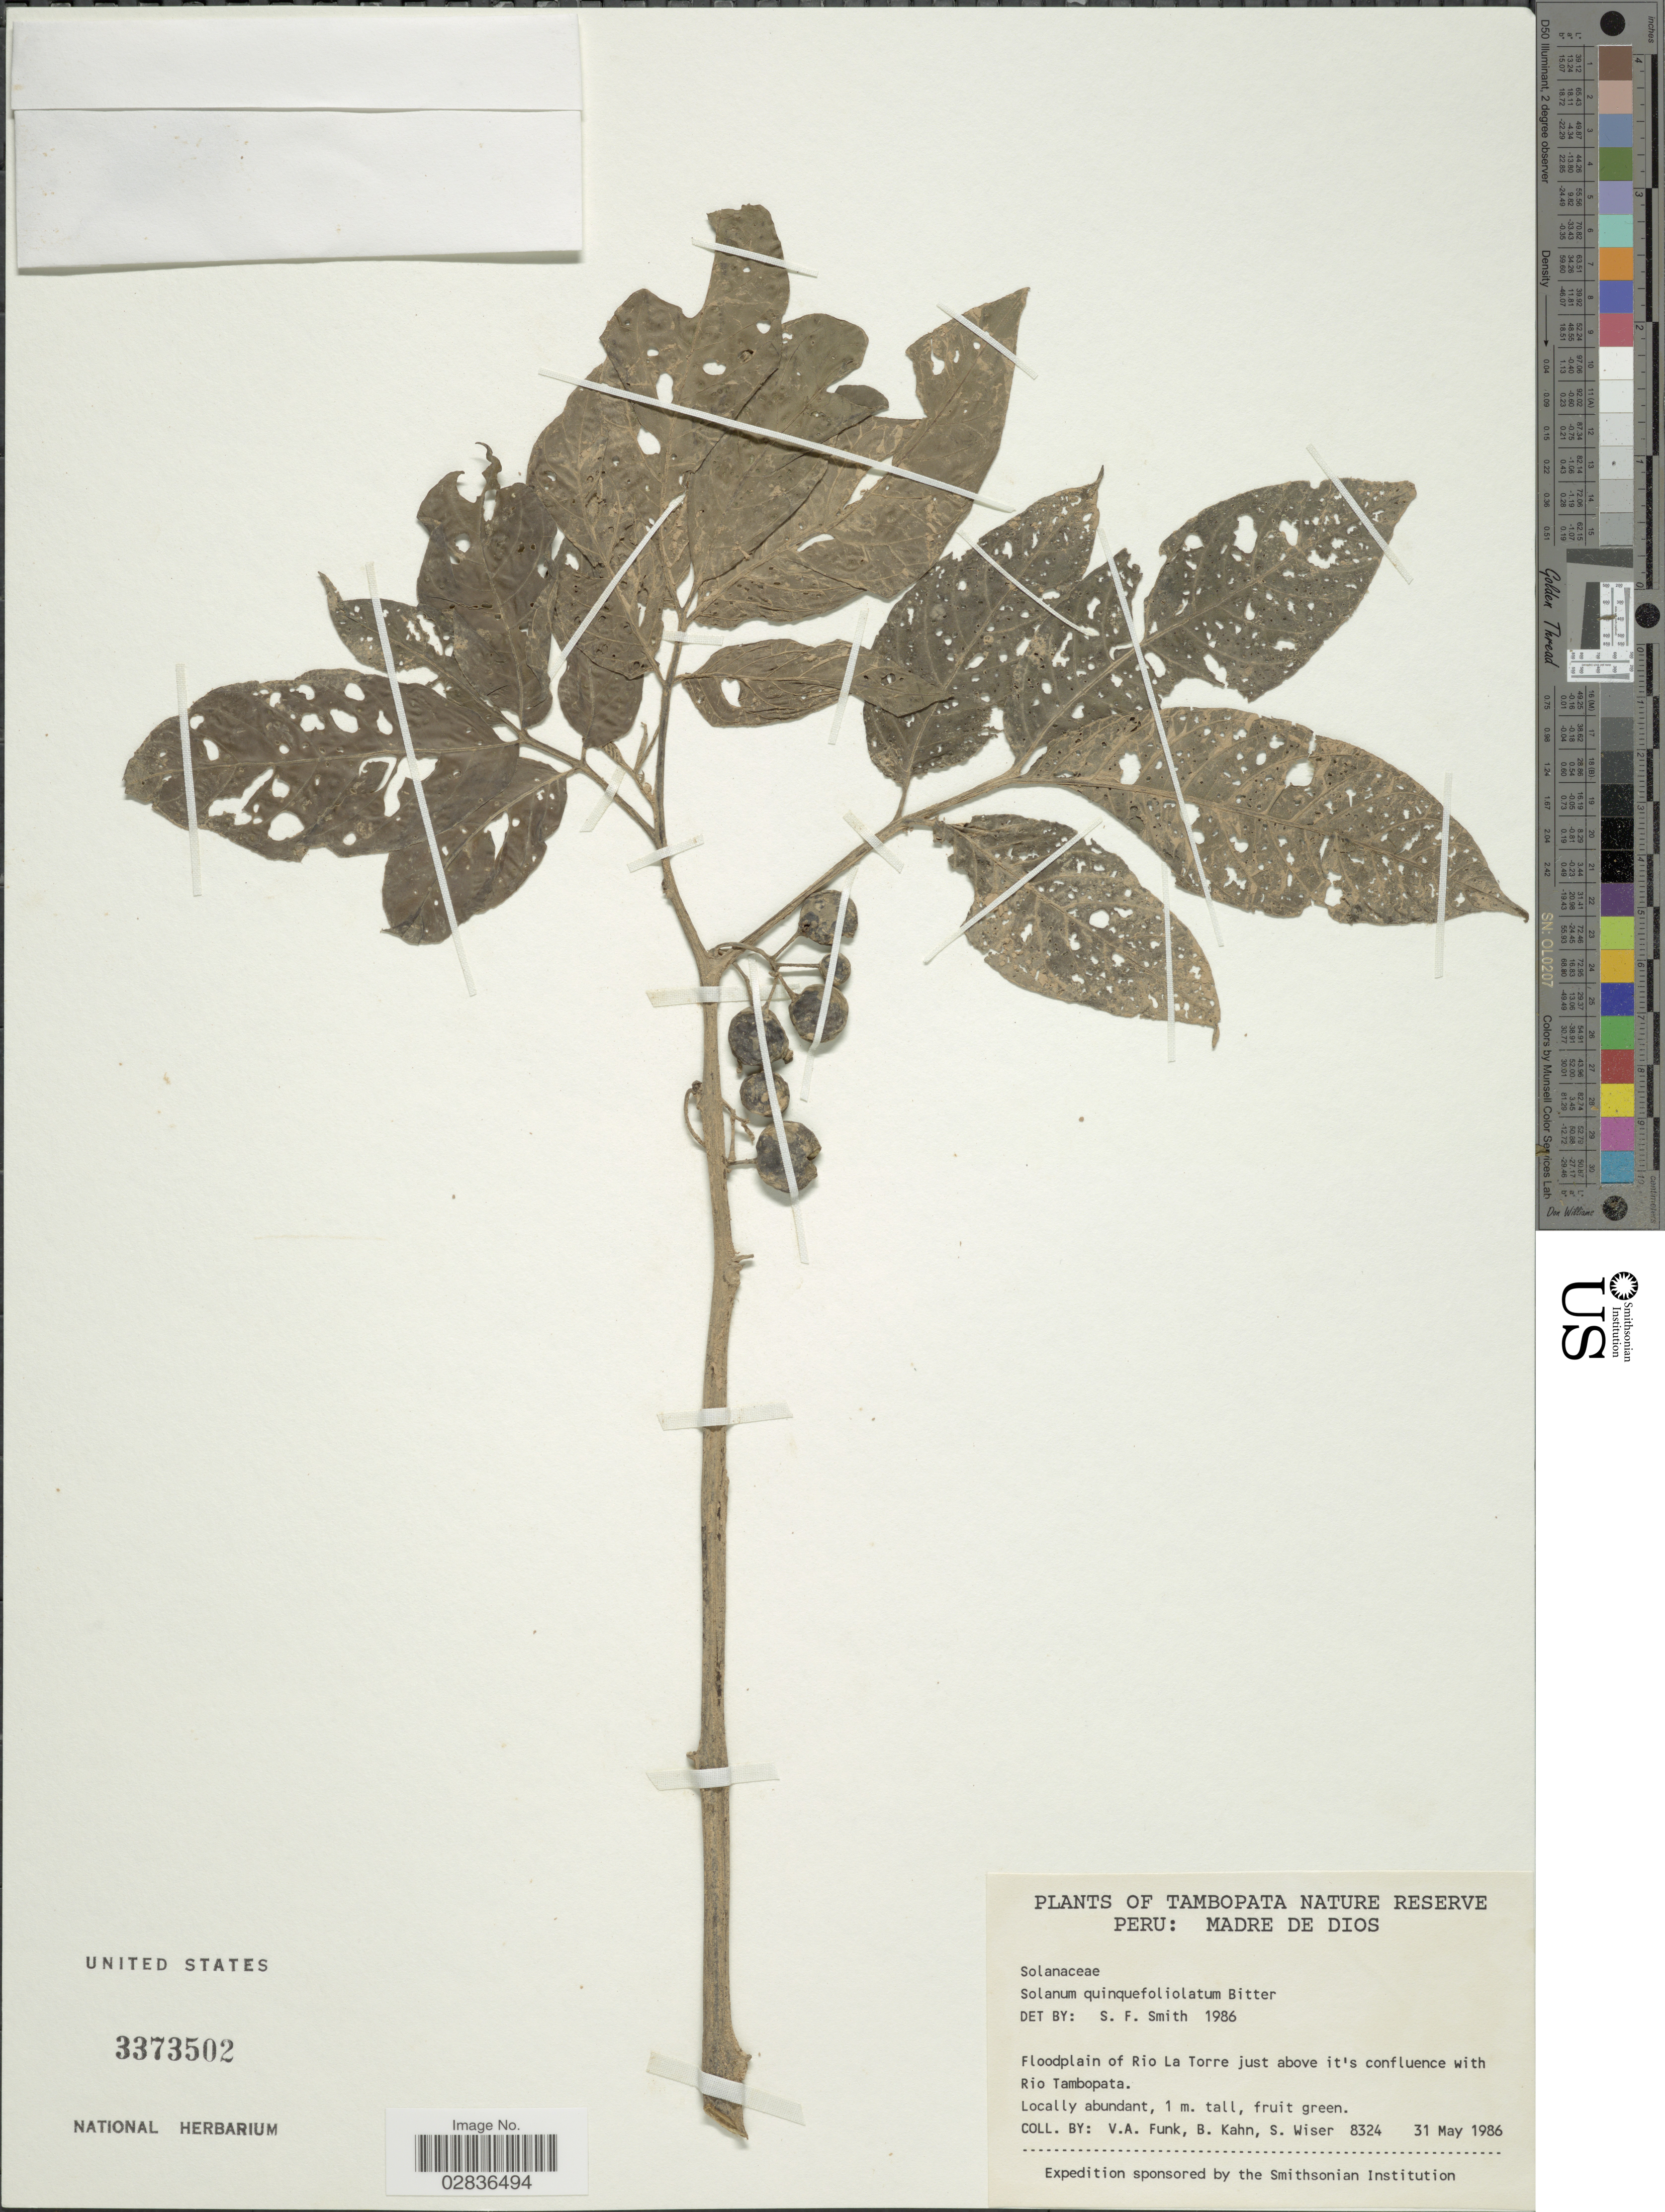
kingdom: Plantae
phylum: Tracheophyta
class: Magnoliopsida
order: Solanales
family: Solanaceae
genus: Solanum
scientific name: Solanum quinquefoliolatum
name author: Bitter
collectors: V. Funk, B. Kahn & S. Wiser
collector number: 8324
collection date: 1986-05-31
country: Peru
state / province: Madre de Dios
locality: Floodplain of Rio La Torre just above it's confluence with Rio Tambopata.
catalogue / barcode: US 3373502